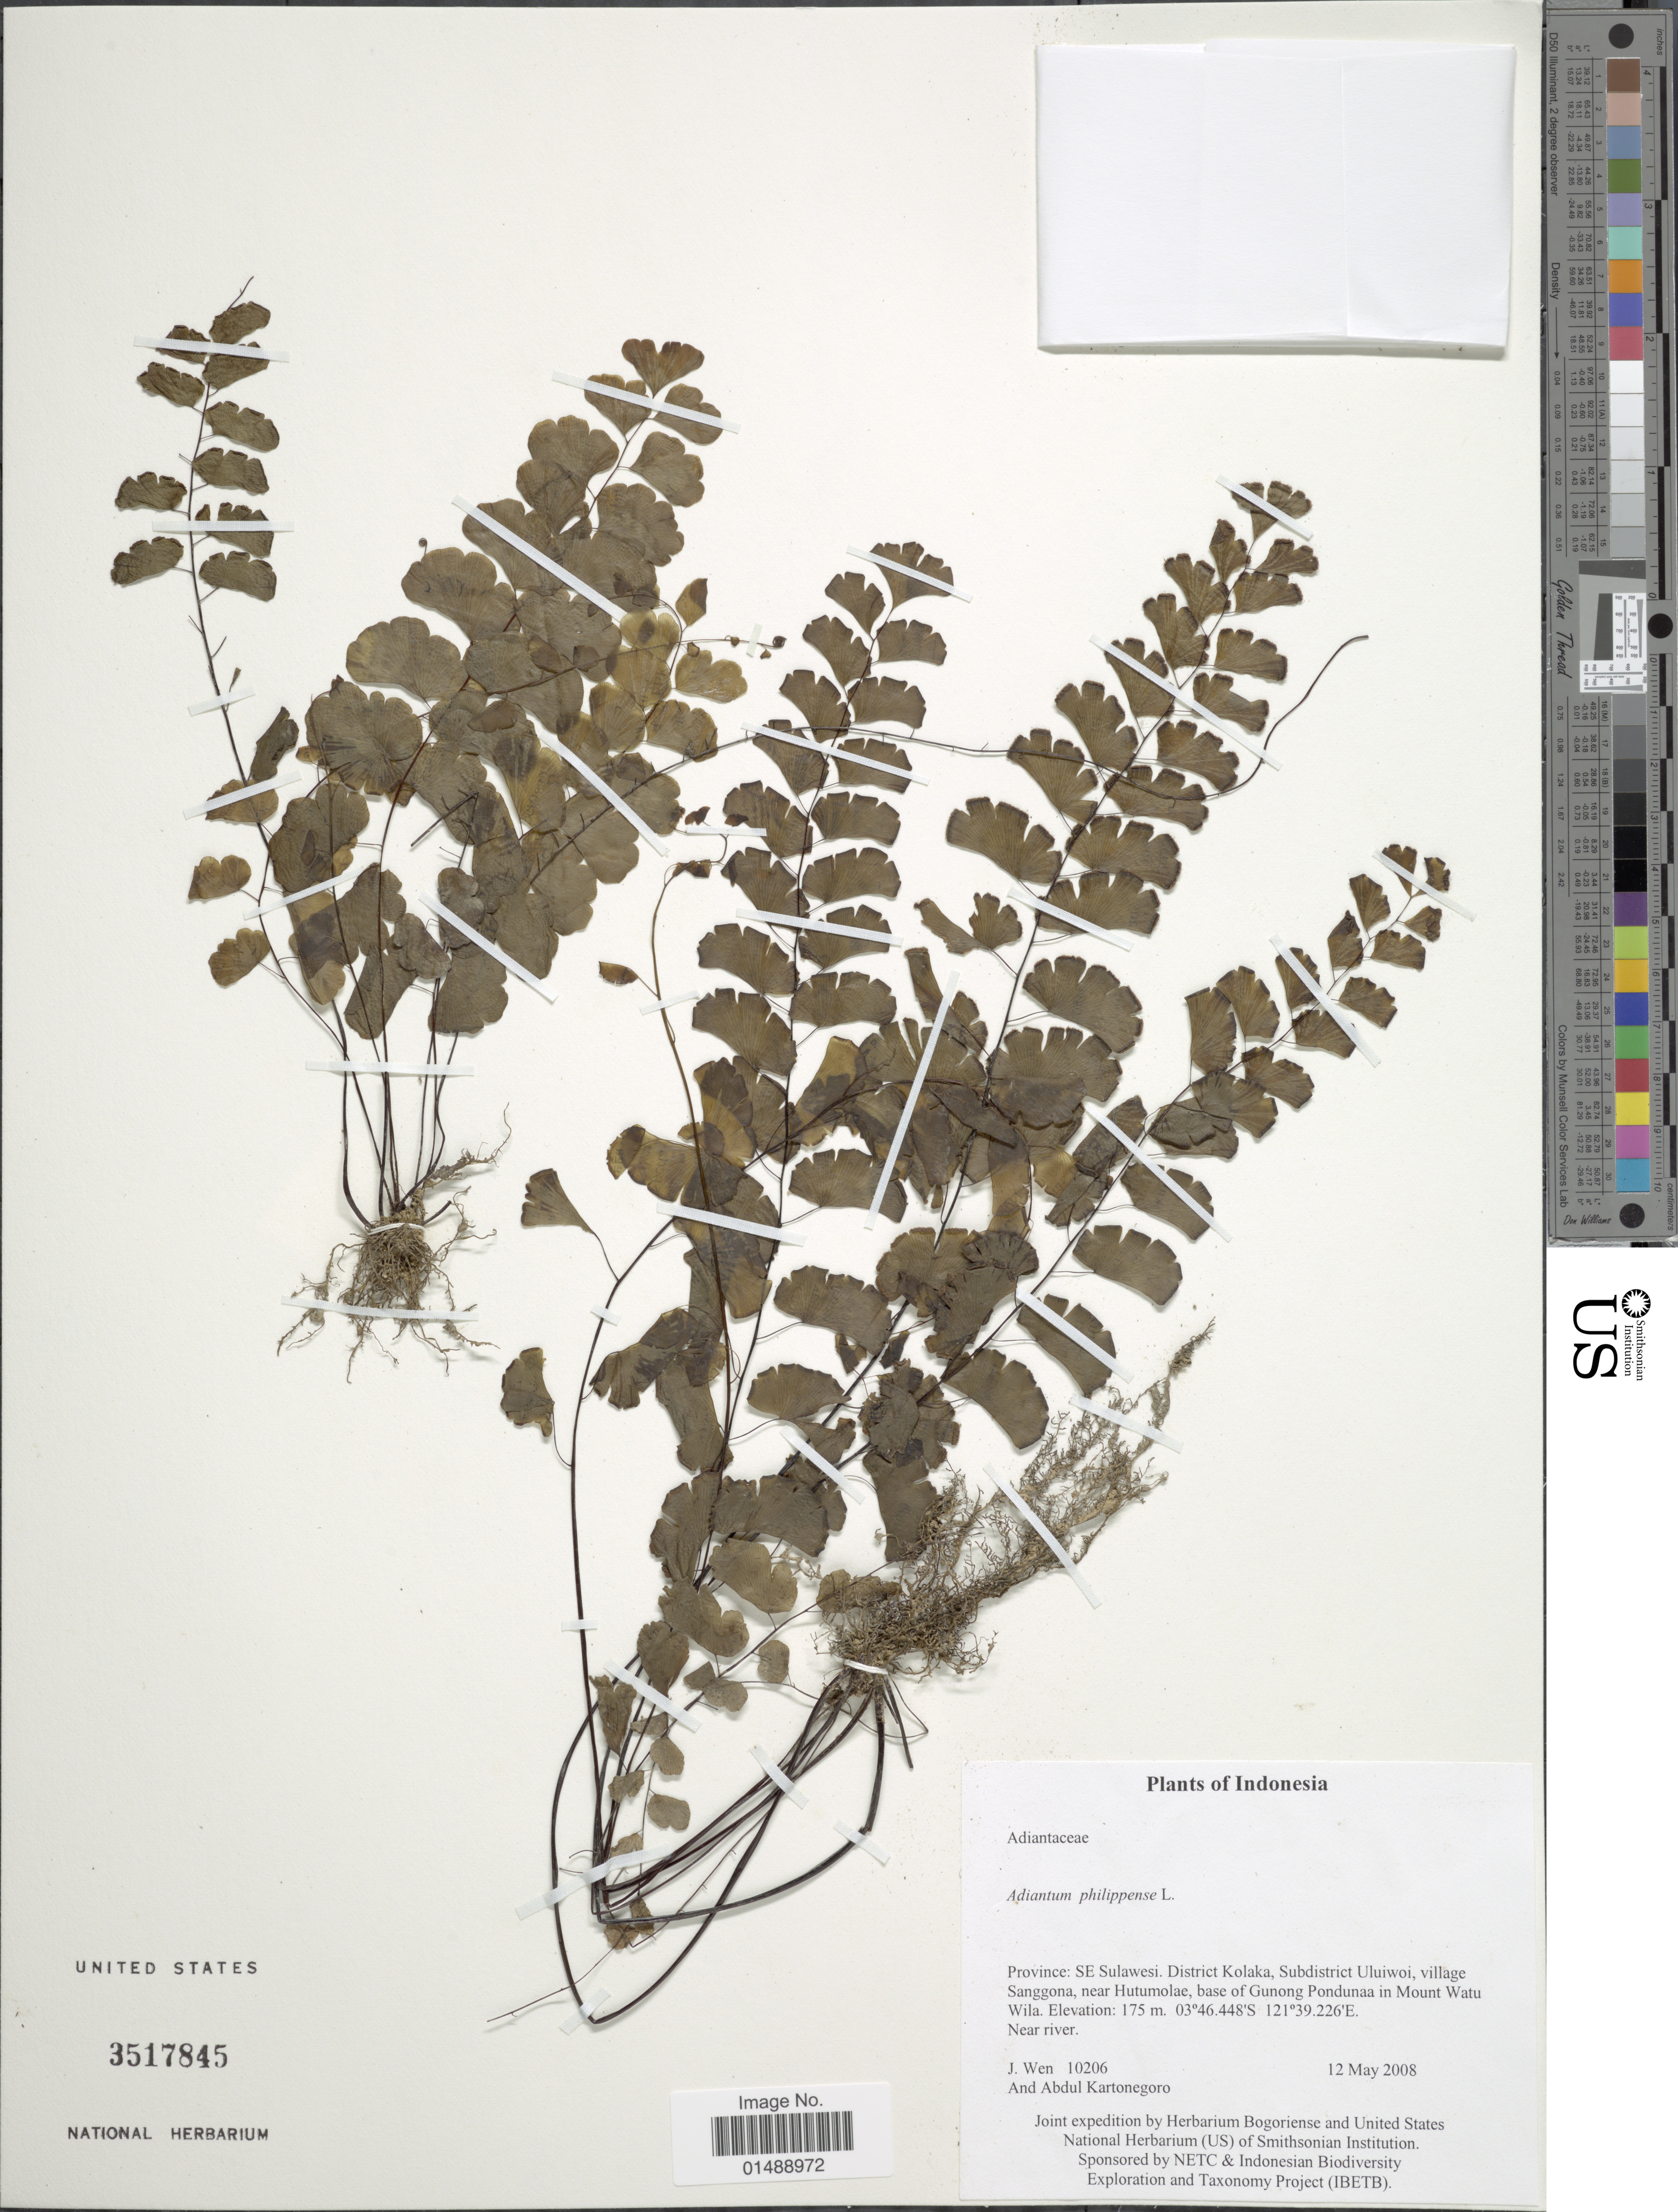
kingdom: Plantae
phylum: Tracheophyta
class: Polypodiopsida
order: Polypodiales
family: Pteridaceae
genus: Adiantum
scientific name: Adiantum philippense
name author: L.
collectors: J. Wen & A. Kartonegoro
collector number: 10206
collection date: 2008-05-12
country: Indonesia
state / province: Sulawesi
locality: SE Sulawesi, District Kolaka, Subdistrcit Uluiwoi, viilgae Sanggona, near Hutumolae, base of Gunong Pondunaa in Mount Watu Wila.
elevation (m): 175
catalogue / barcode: US 3517845